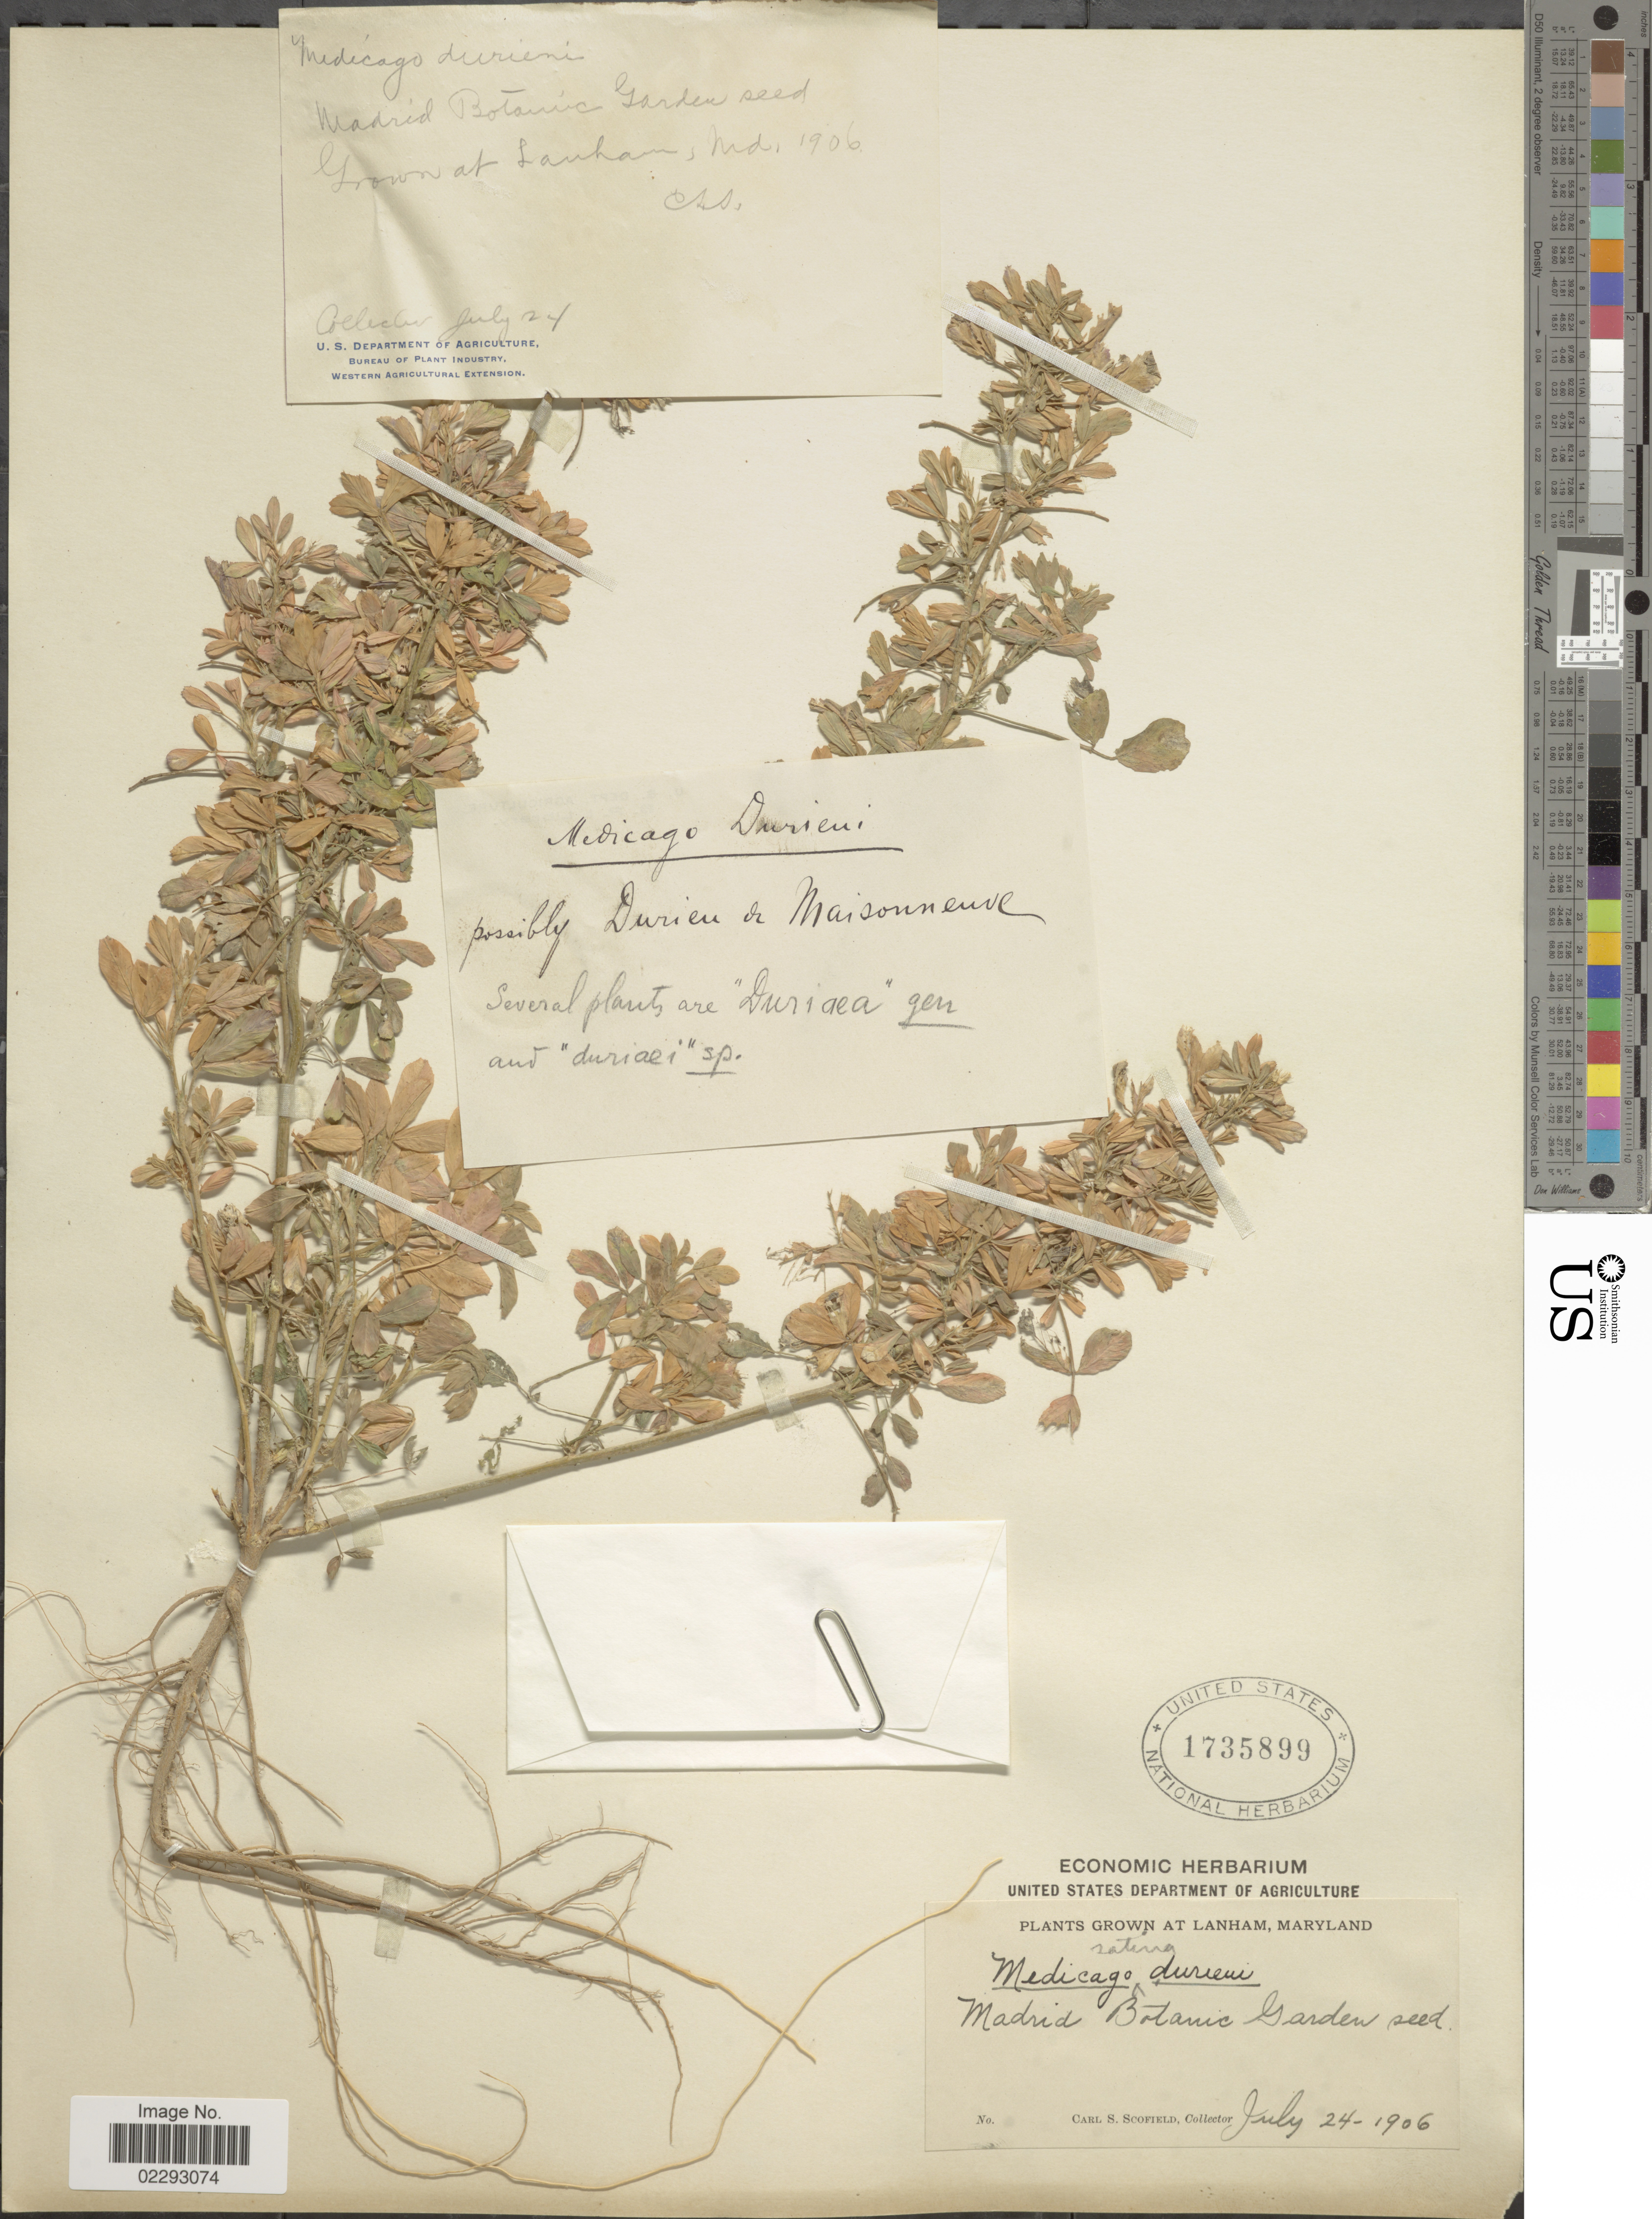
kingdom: Plantae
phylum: Tracheophyta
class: Magnoliopsida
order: Fabales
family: Fabaceae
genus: Medicago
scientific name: Medicago sativa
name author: L.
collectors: C. Scofield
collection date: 1906-07-24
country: United States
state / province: Maryland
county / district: Prince George's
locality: Lanham, Maryland.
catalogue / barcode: US 1735899